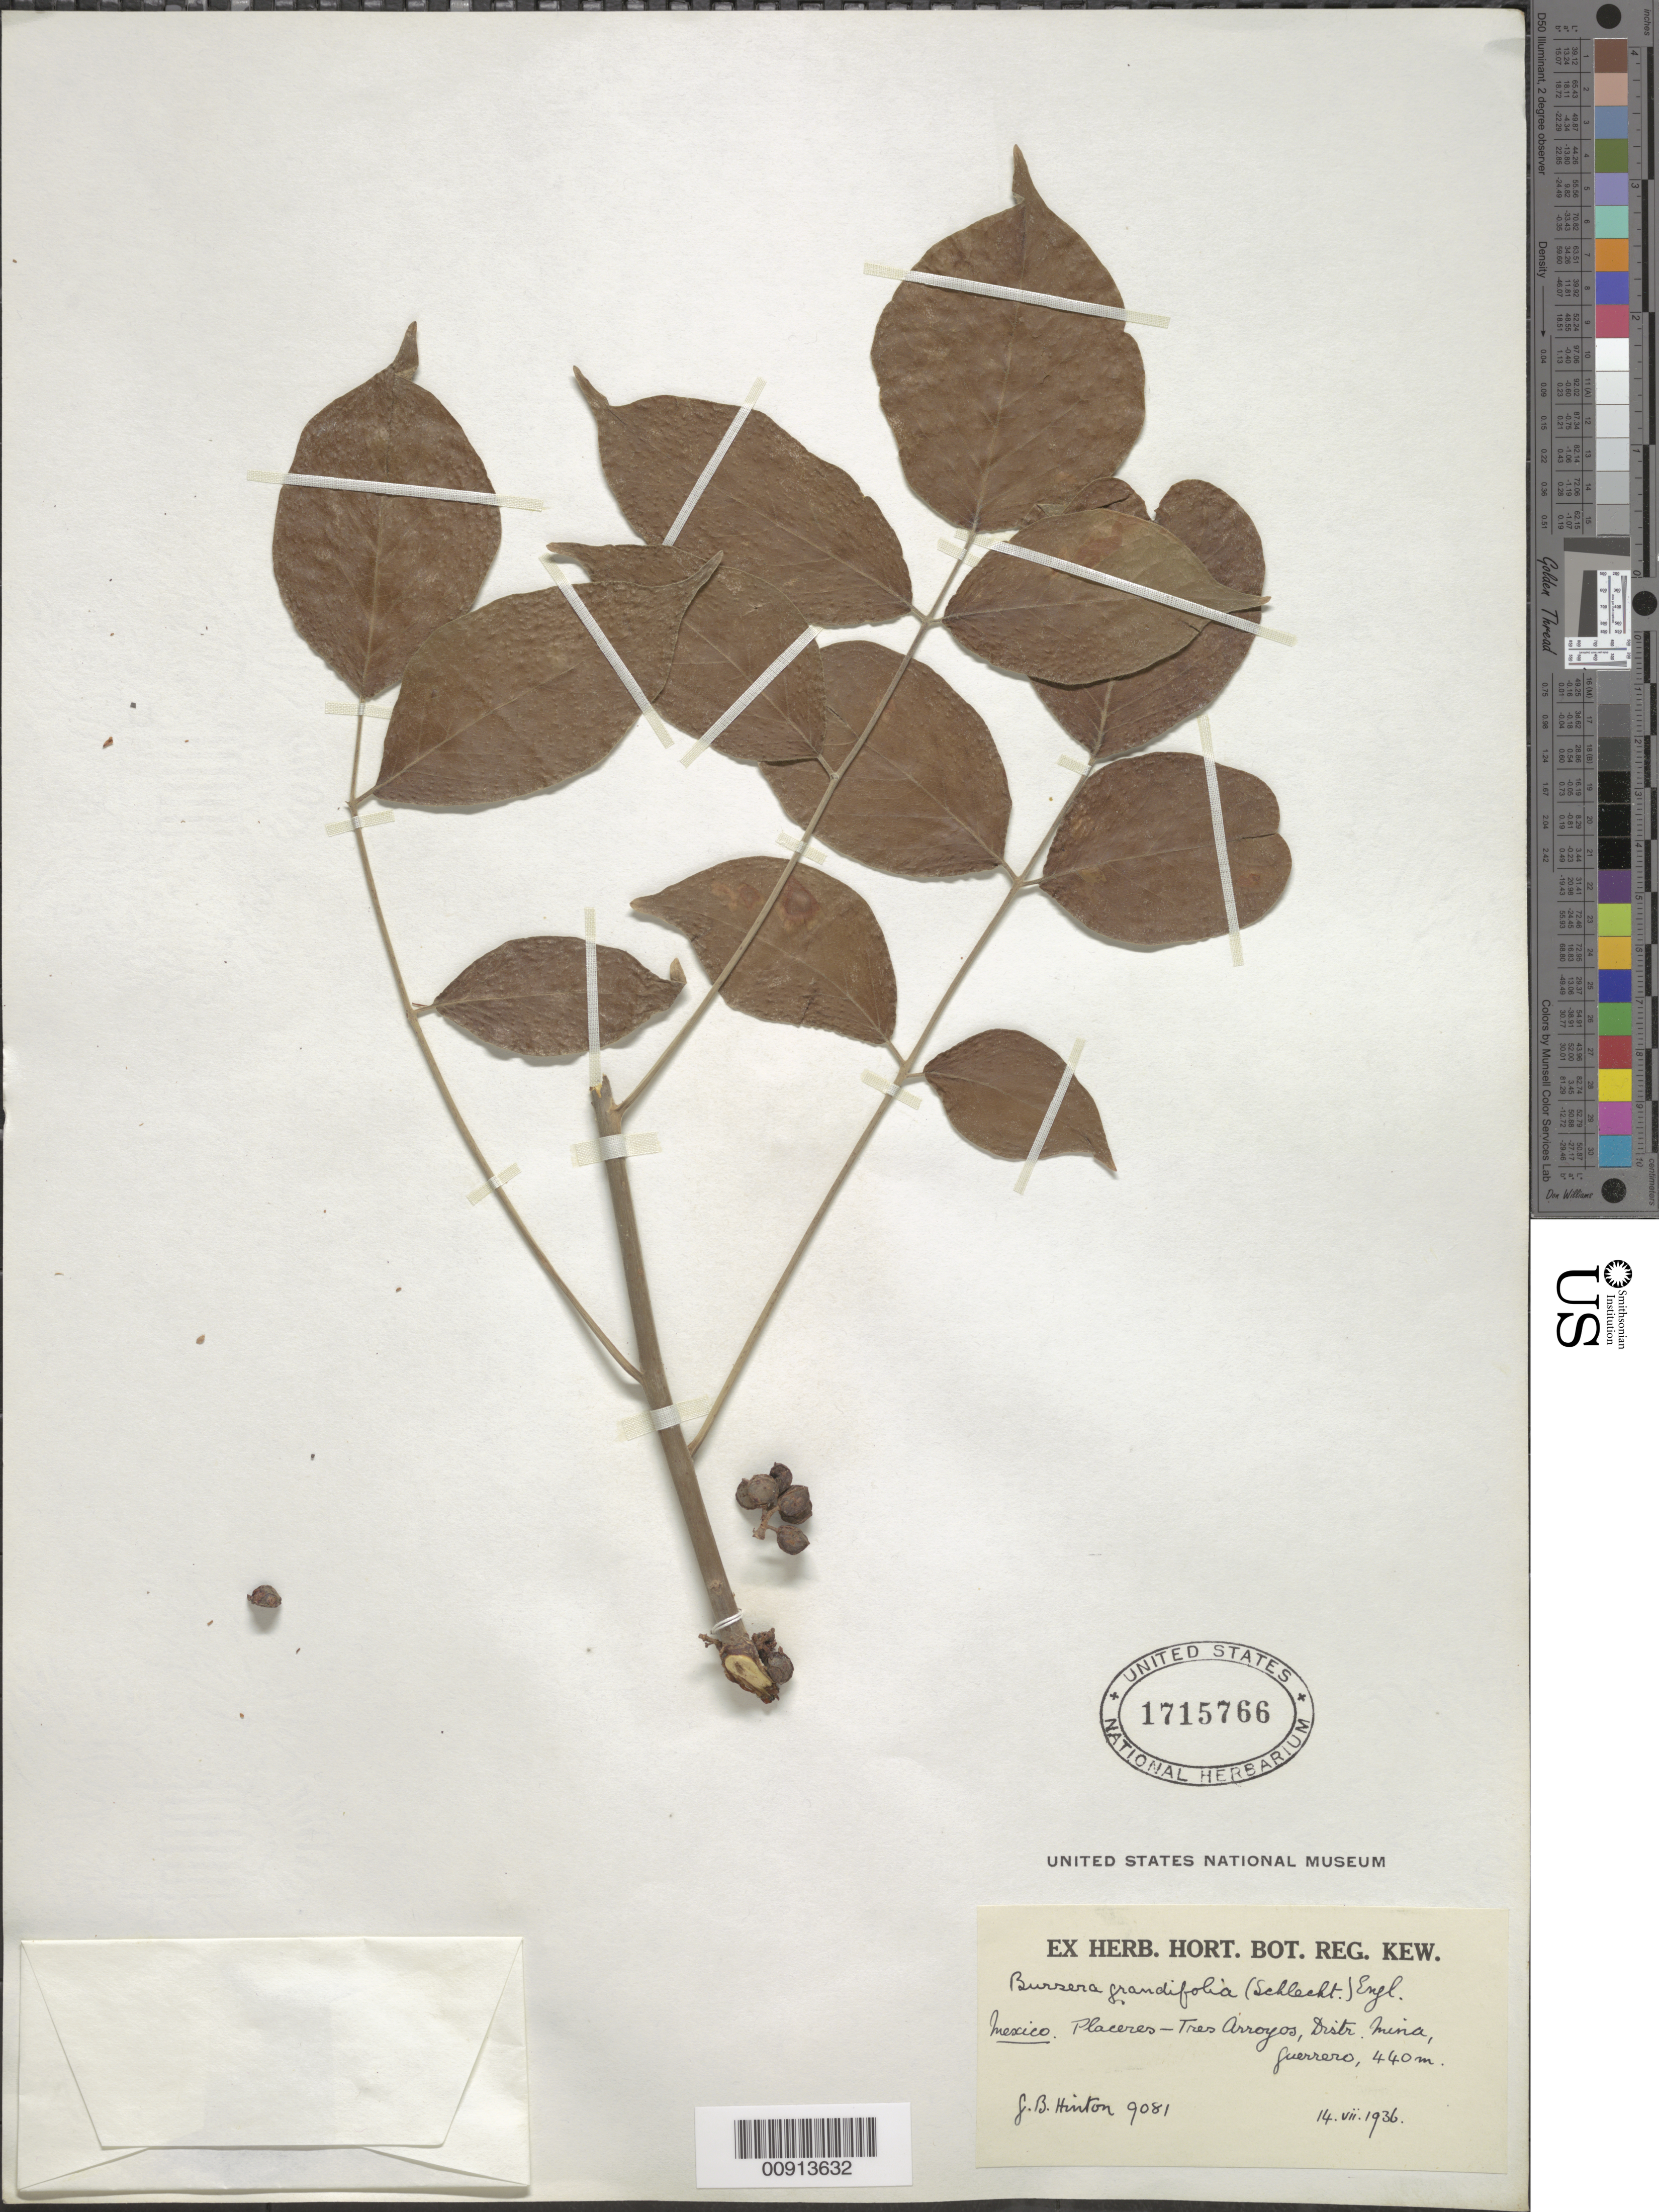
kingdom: Plantae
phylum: Tracheophyta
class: Magnoliopsida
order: Sapindales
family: Burseraceae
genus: Bursera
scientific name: Bursera grandifolia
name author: (Schltdl.) Engl.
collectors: G. B. Hinton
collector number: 9081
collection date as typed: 14 Jul 1936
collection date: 1936-07-14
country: Mexico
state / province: Guerrero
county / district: Mina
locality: Placeres - Tres Arroyos, Distr. Mina, Guerrero.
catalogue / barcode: US 1715766